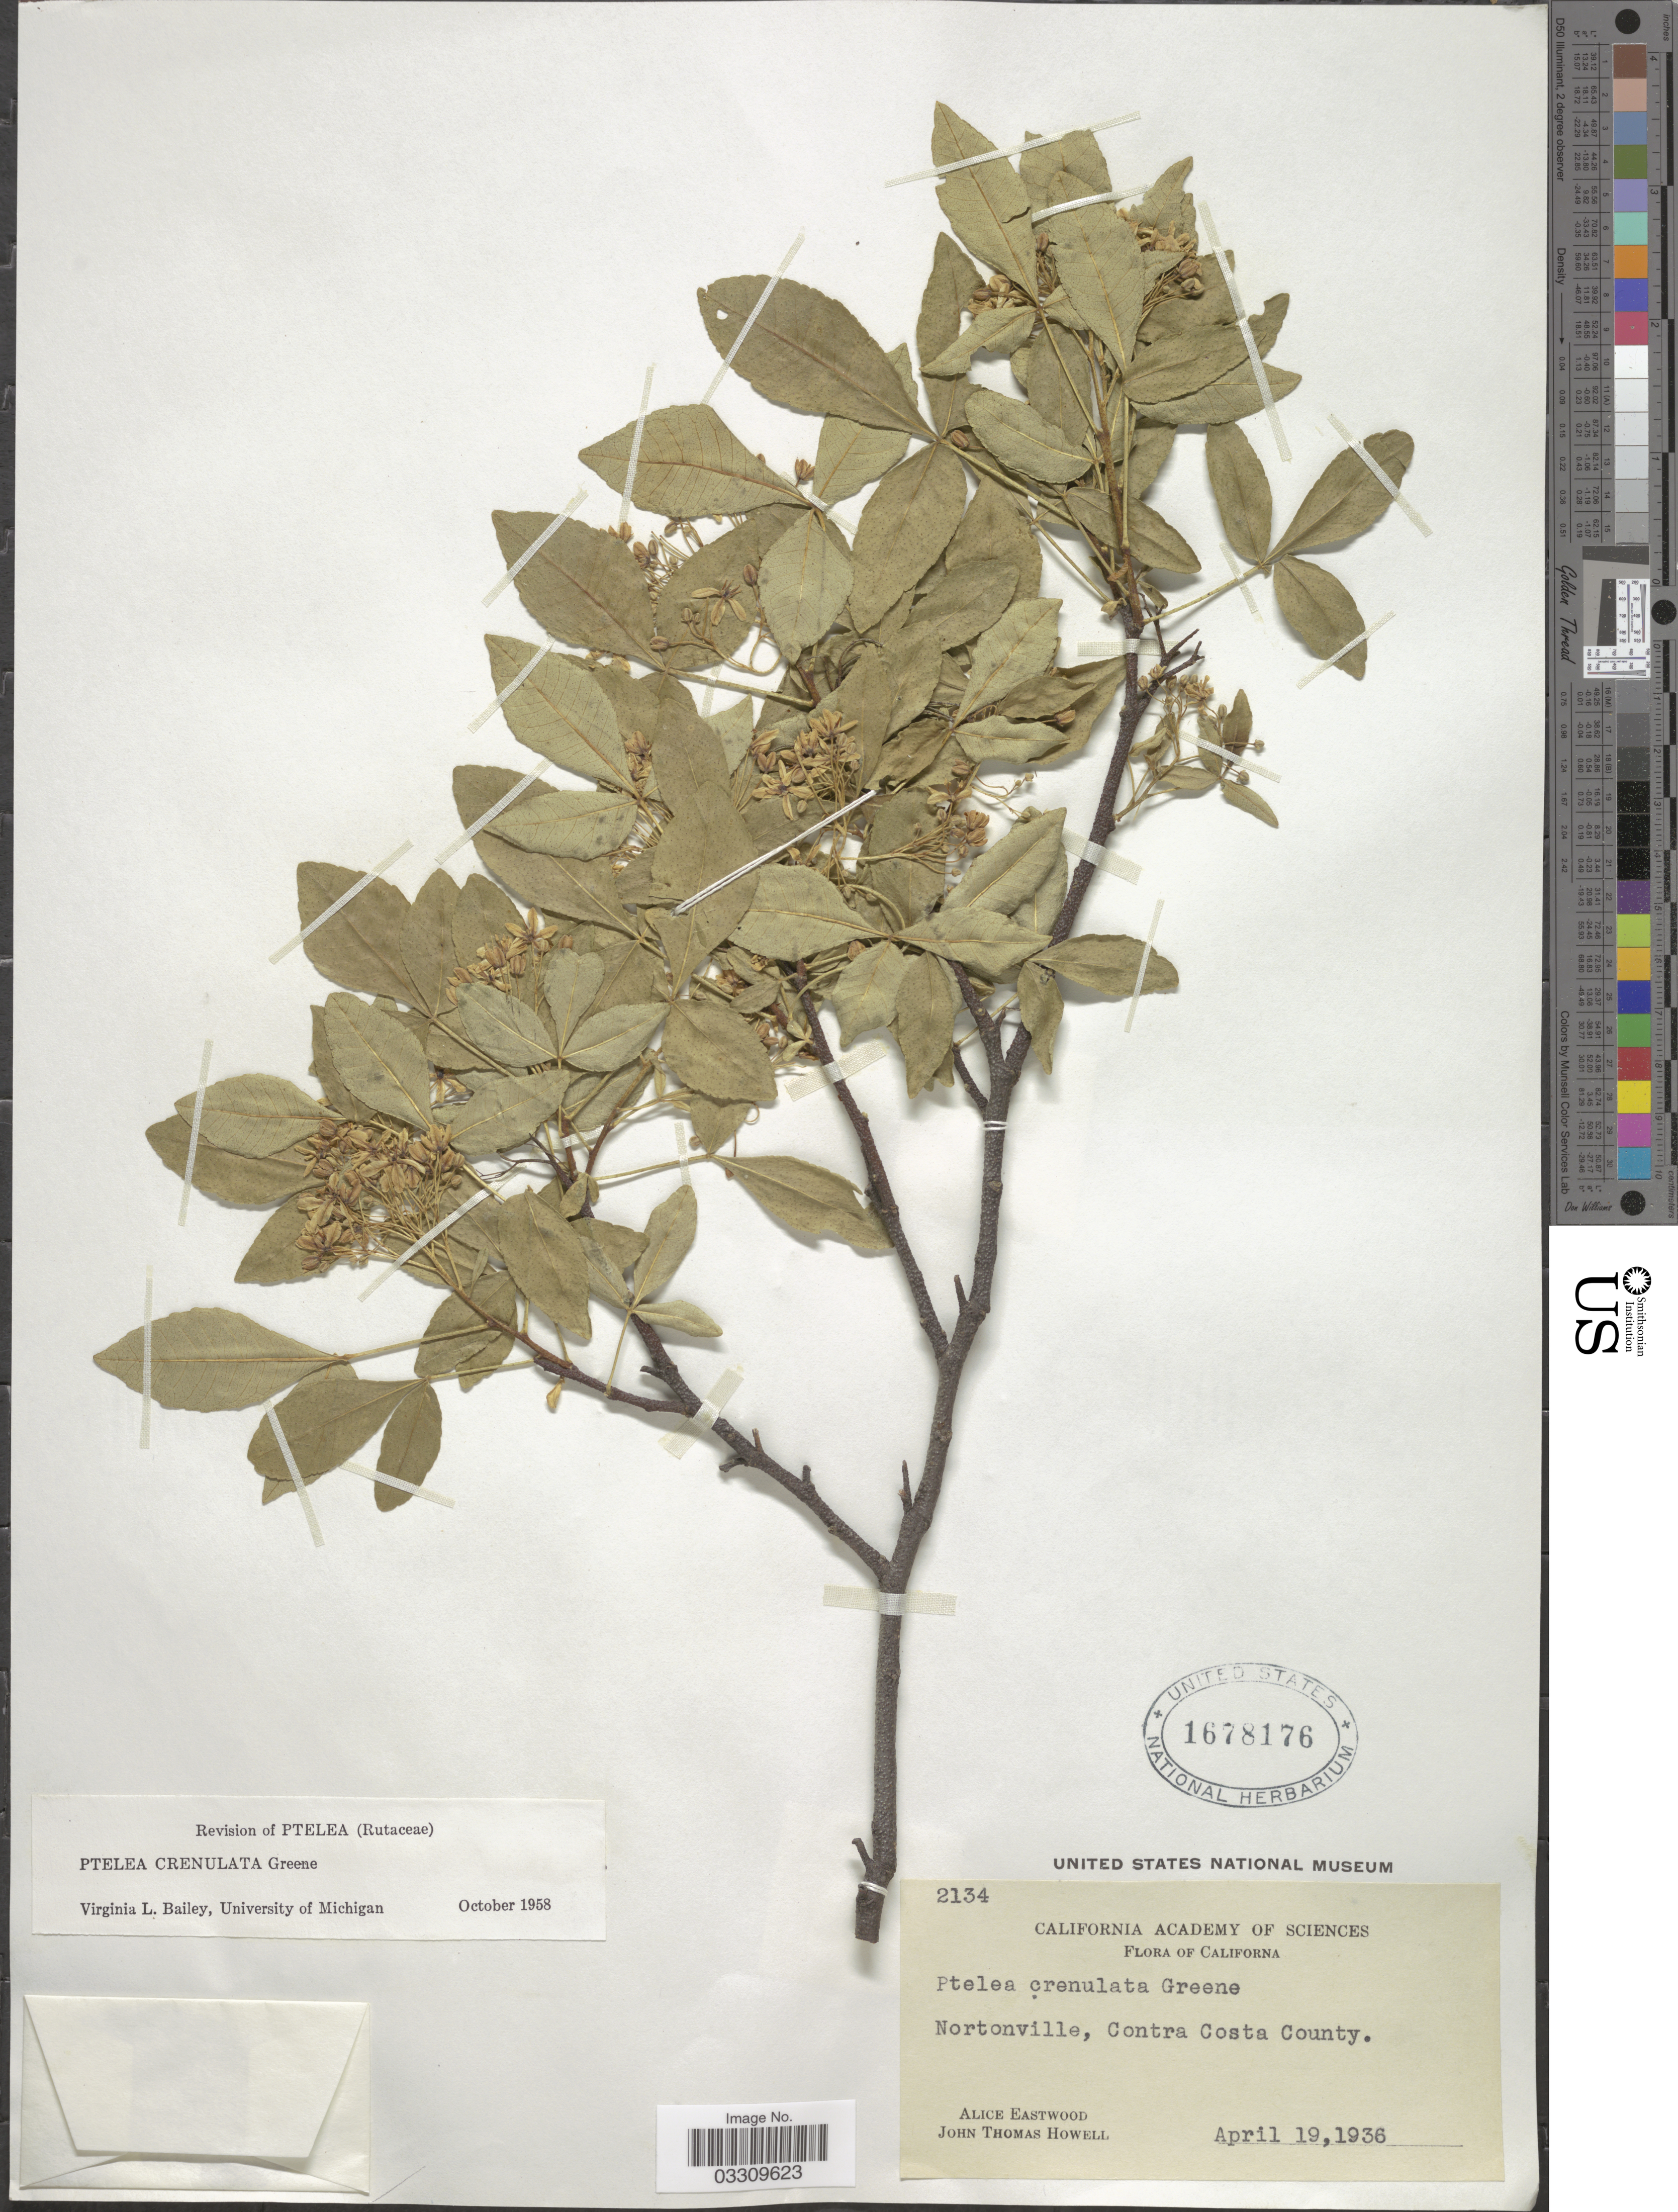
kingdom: Plantae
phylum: Tracheophyta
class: Magnoliopsida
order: Sapindales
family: Rutaceae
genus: Ptelea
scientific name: Ptelea crenulata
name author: Greene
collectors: A. Eastwood & J. T. Howell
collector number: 2134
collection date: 1936-04-19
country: United States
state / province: California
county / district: Contra Costa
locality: Nortonville, Contra Costa County.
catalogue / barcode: US 1678176